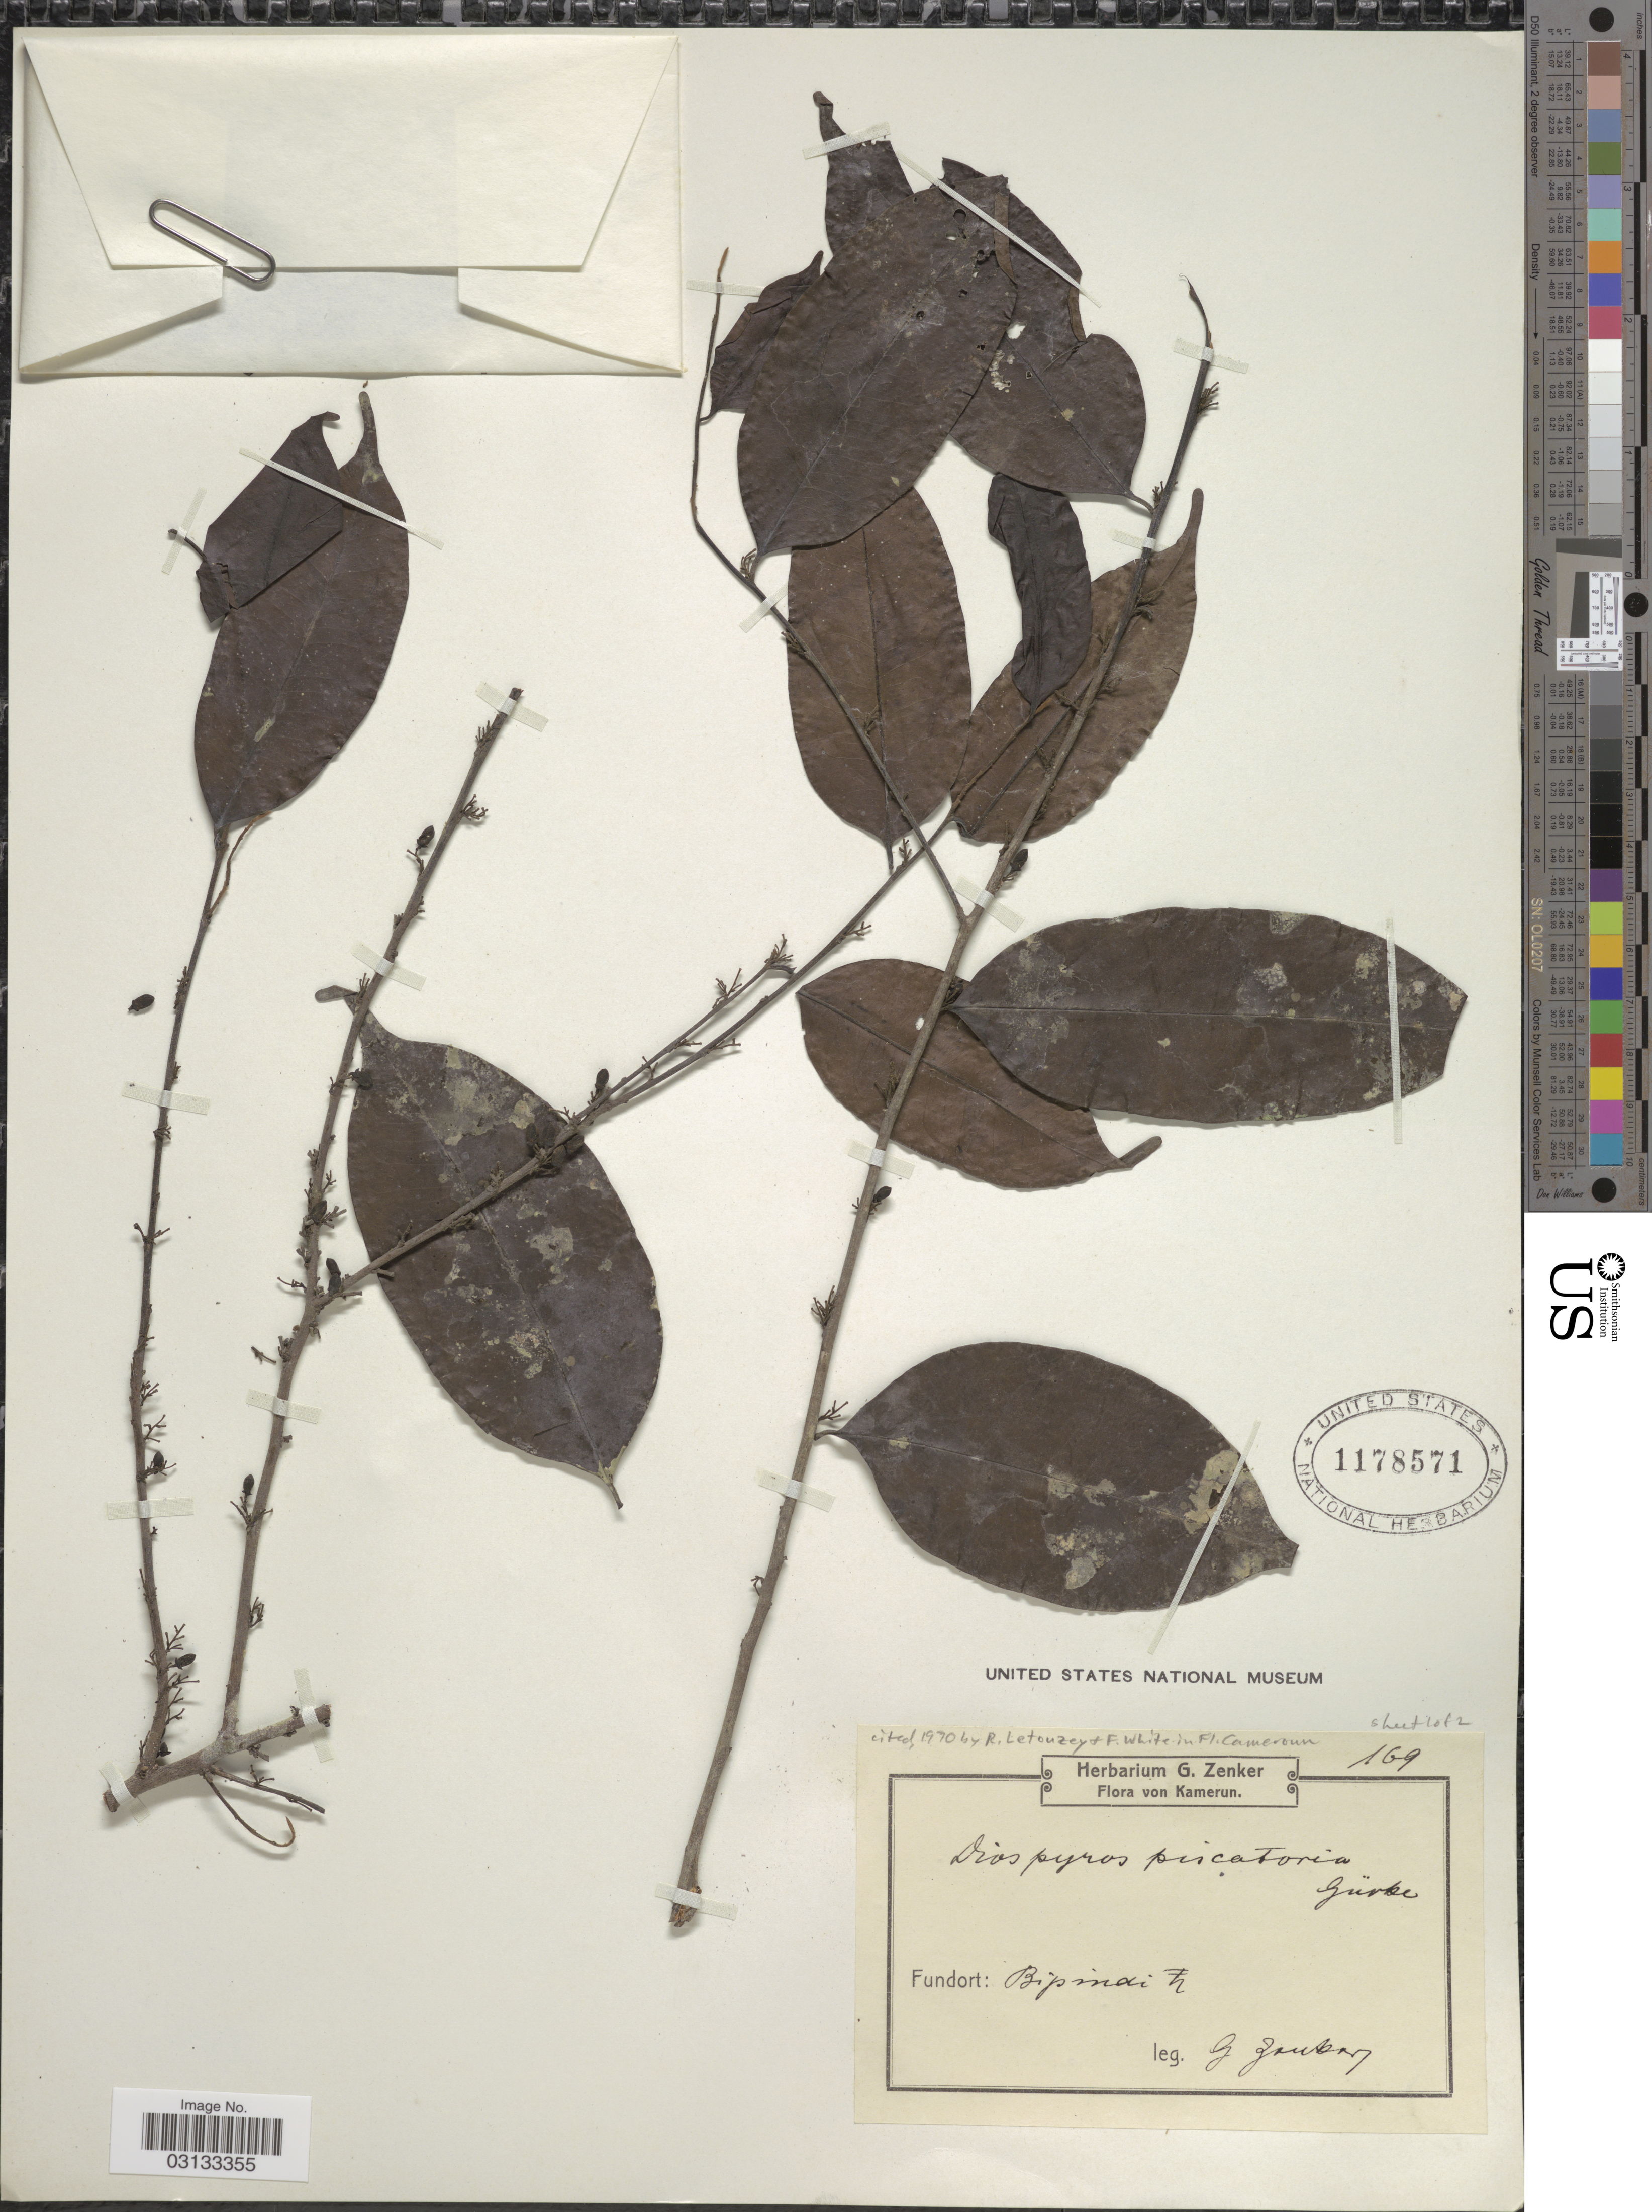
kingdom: Plantae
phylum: Tracheophyta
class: Magnoliopsida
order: Ericales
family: Ebenaceae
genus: Diospyros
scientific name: Diospyros piscatoria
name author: Gürke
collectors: G. A. Zenker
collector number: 169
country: Cameroon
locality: Bipindi.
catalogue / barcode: US 1178571